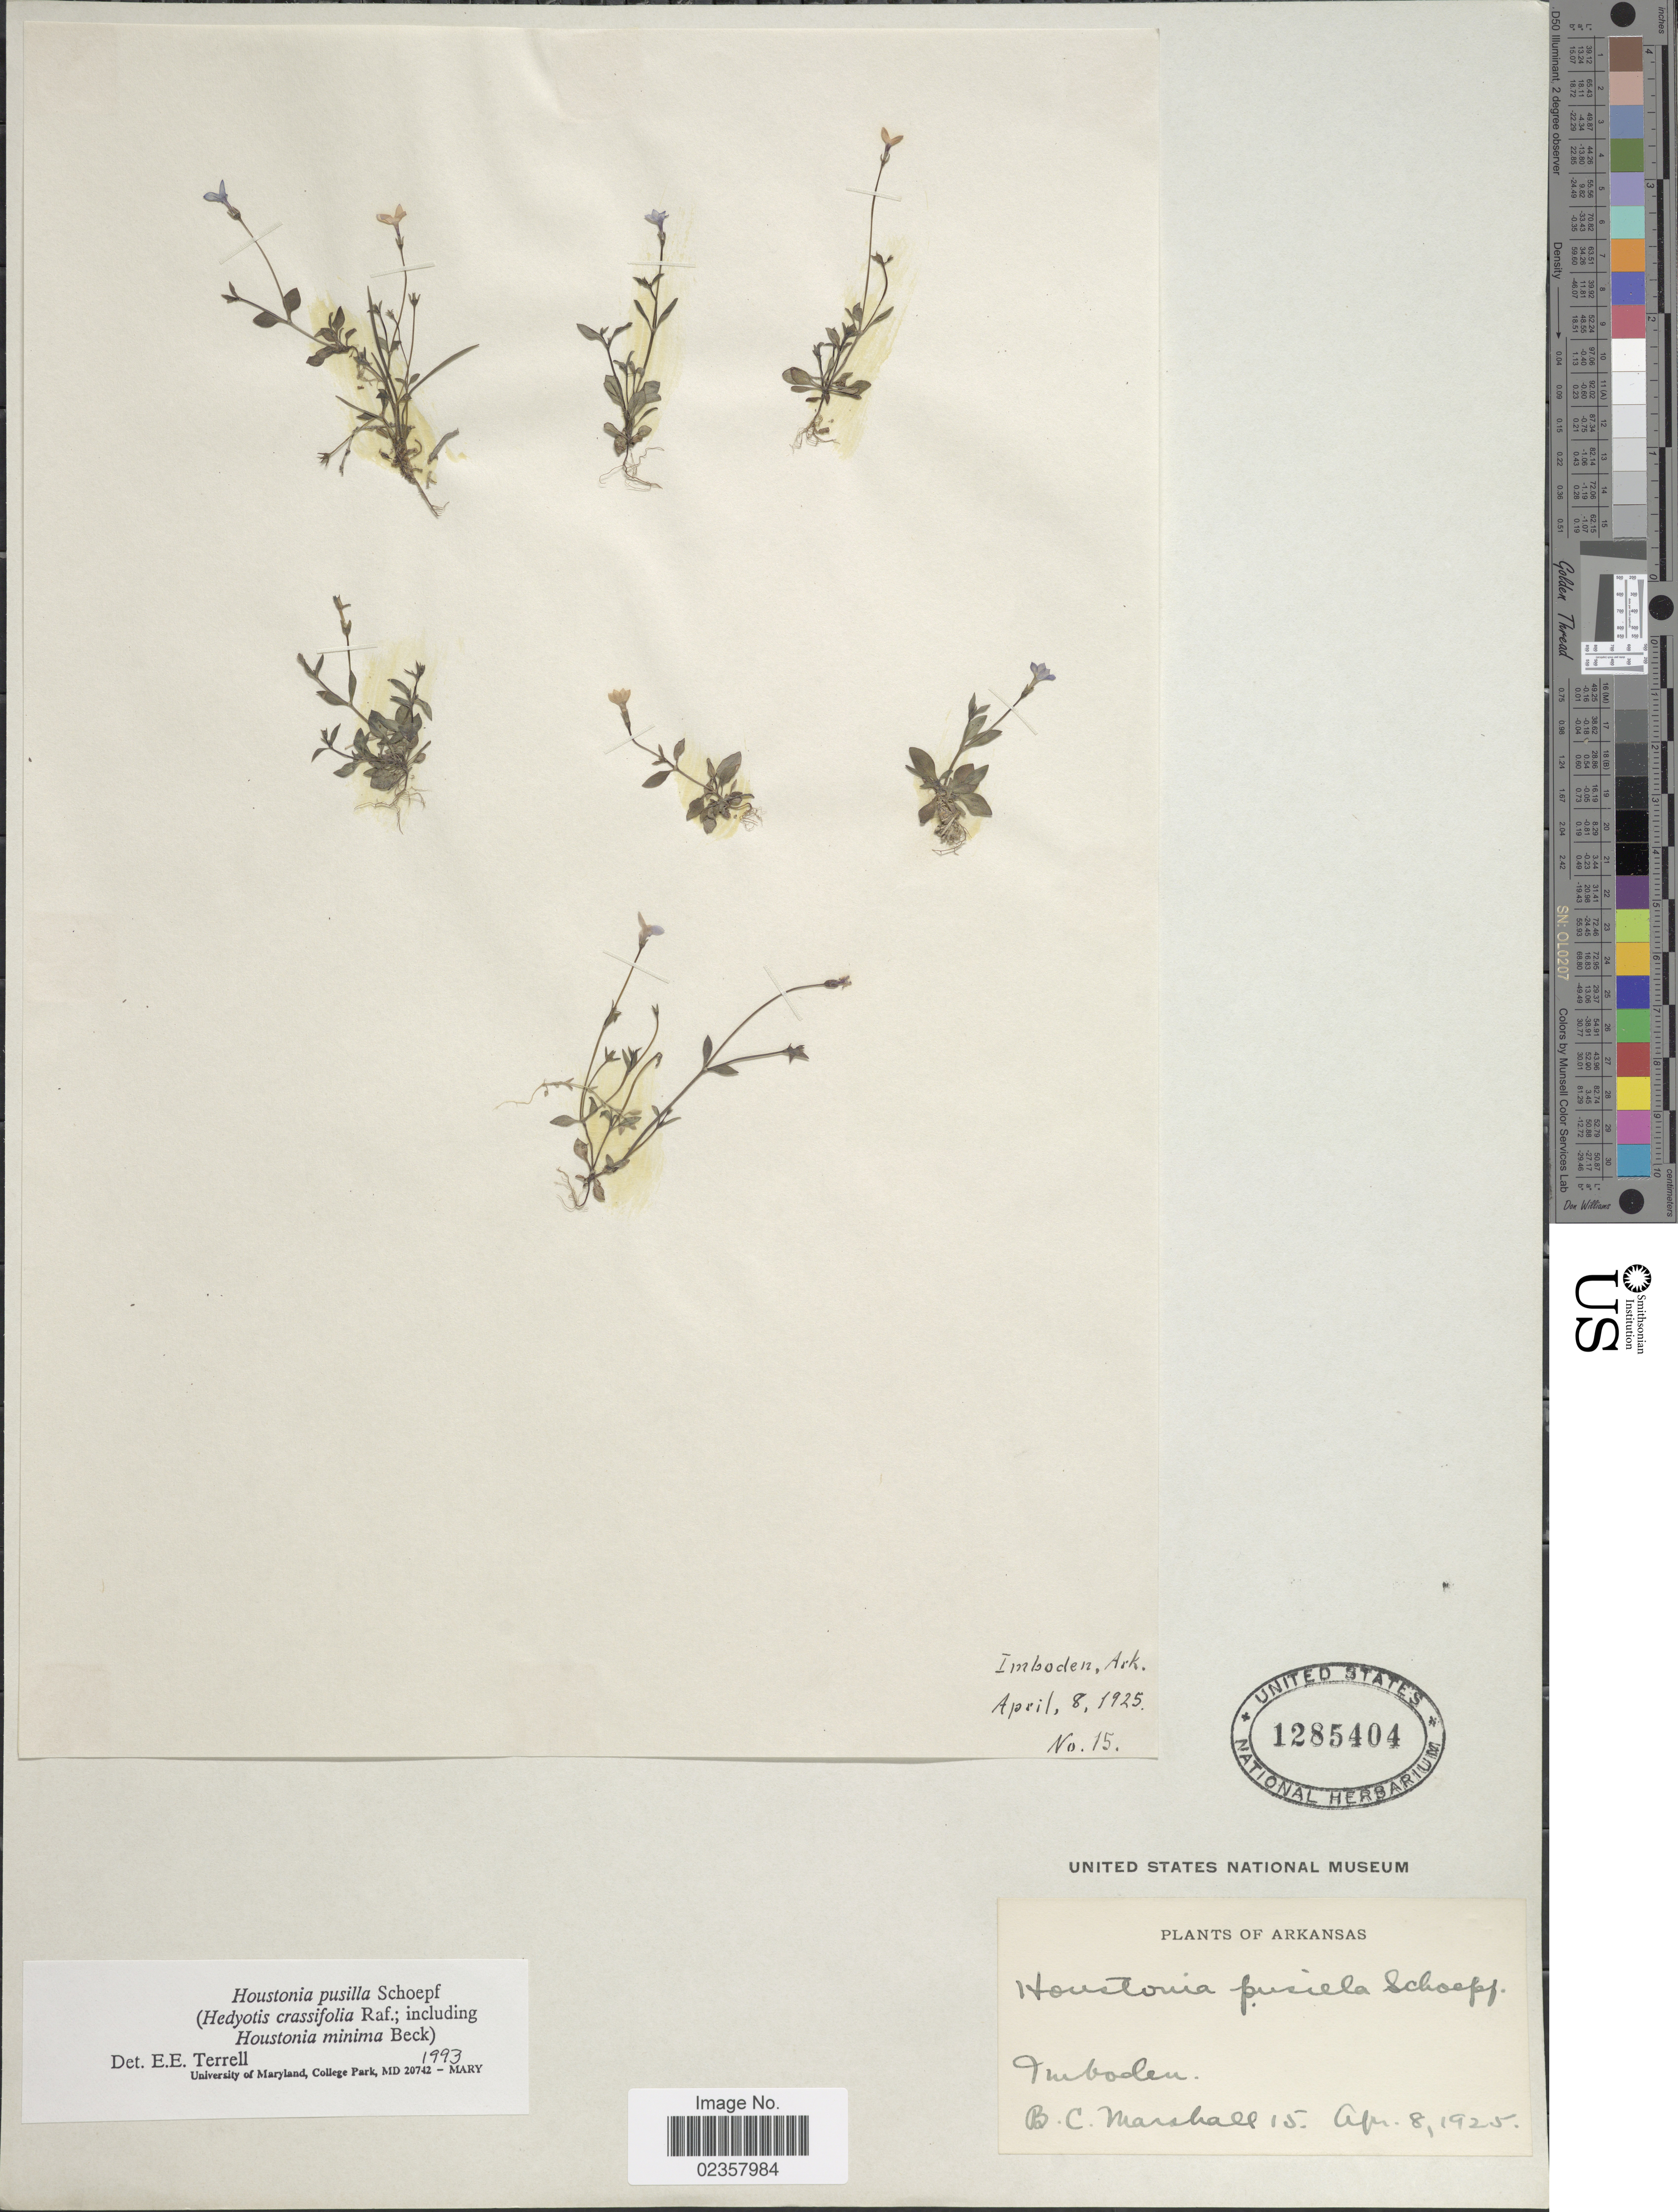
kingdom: Plantae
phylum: Tracheophyta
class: Magnoliopsida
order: Gentianales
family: Rubiaceae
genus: Houstonia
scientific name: Houstonia pusilla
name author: Schoepf.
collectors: B. C. Marshall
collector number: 15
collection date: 1925-04-08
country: United States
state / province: Arkansas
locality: Imboden.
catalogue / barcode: US 1285404